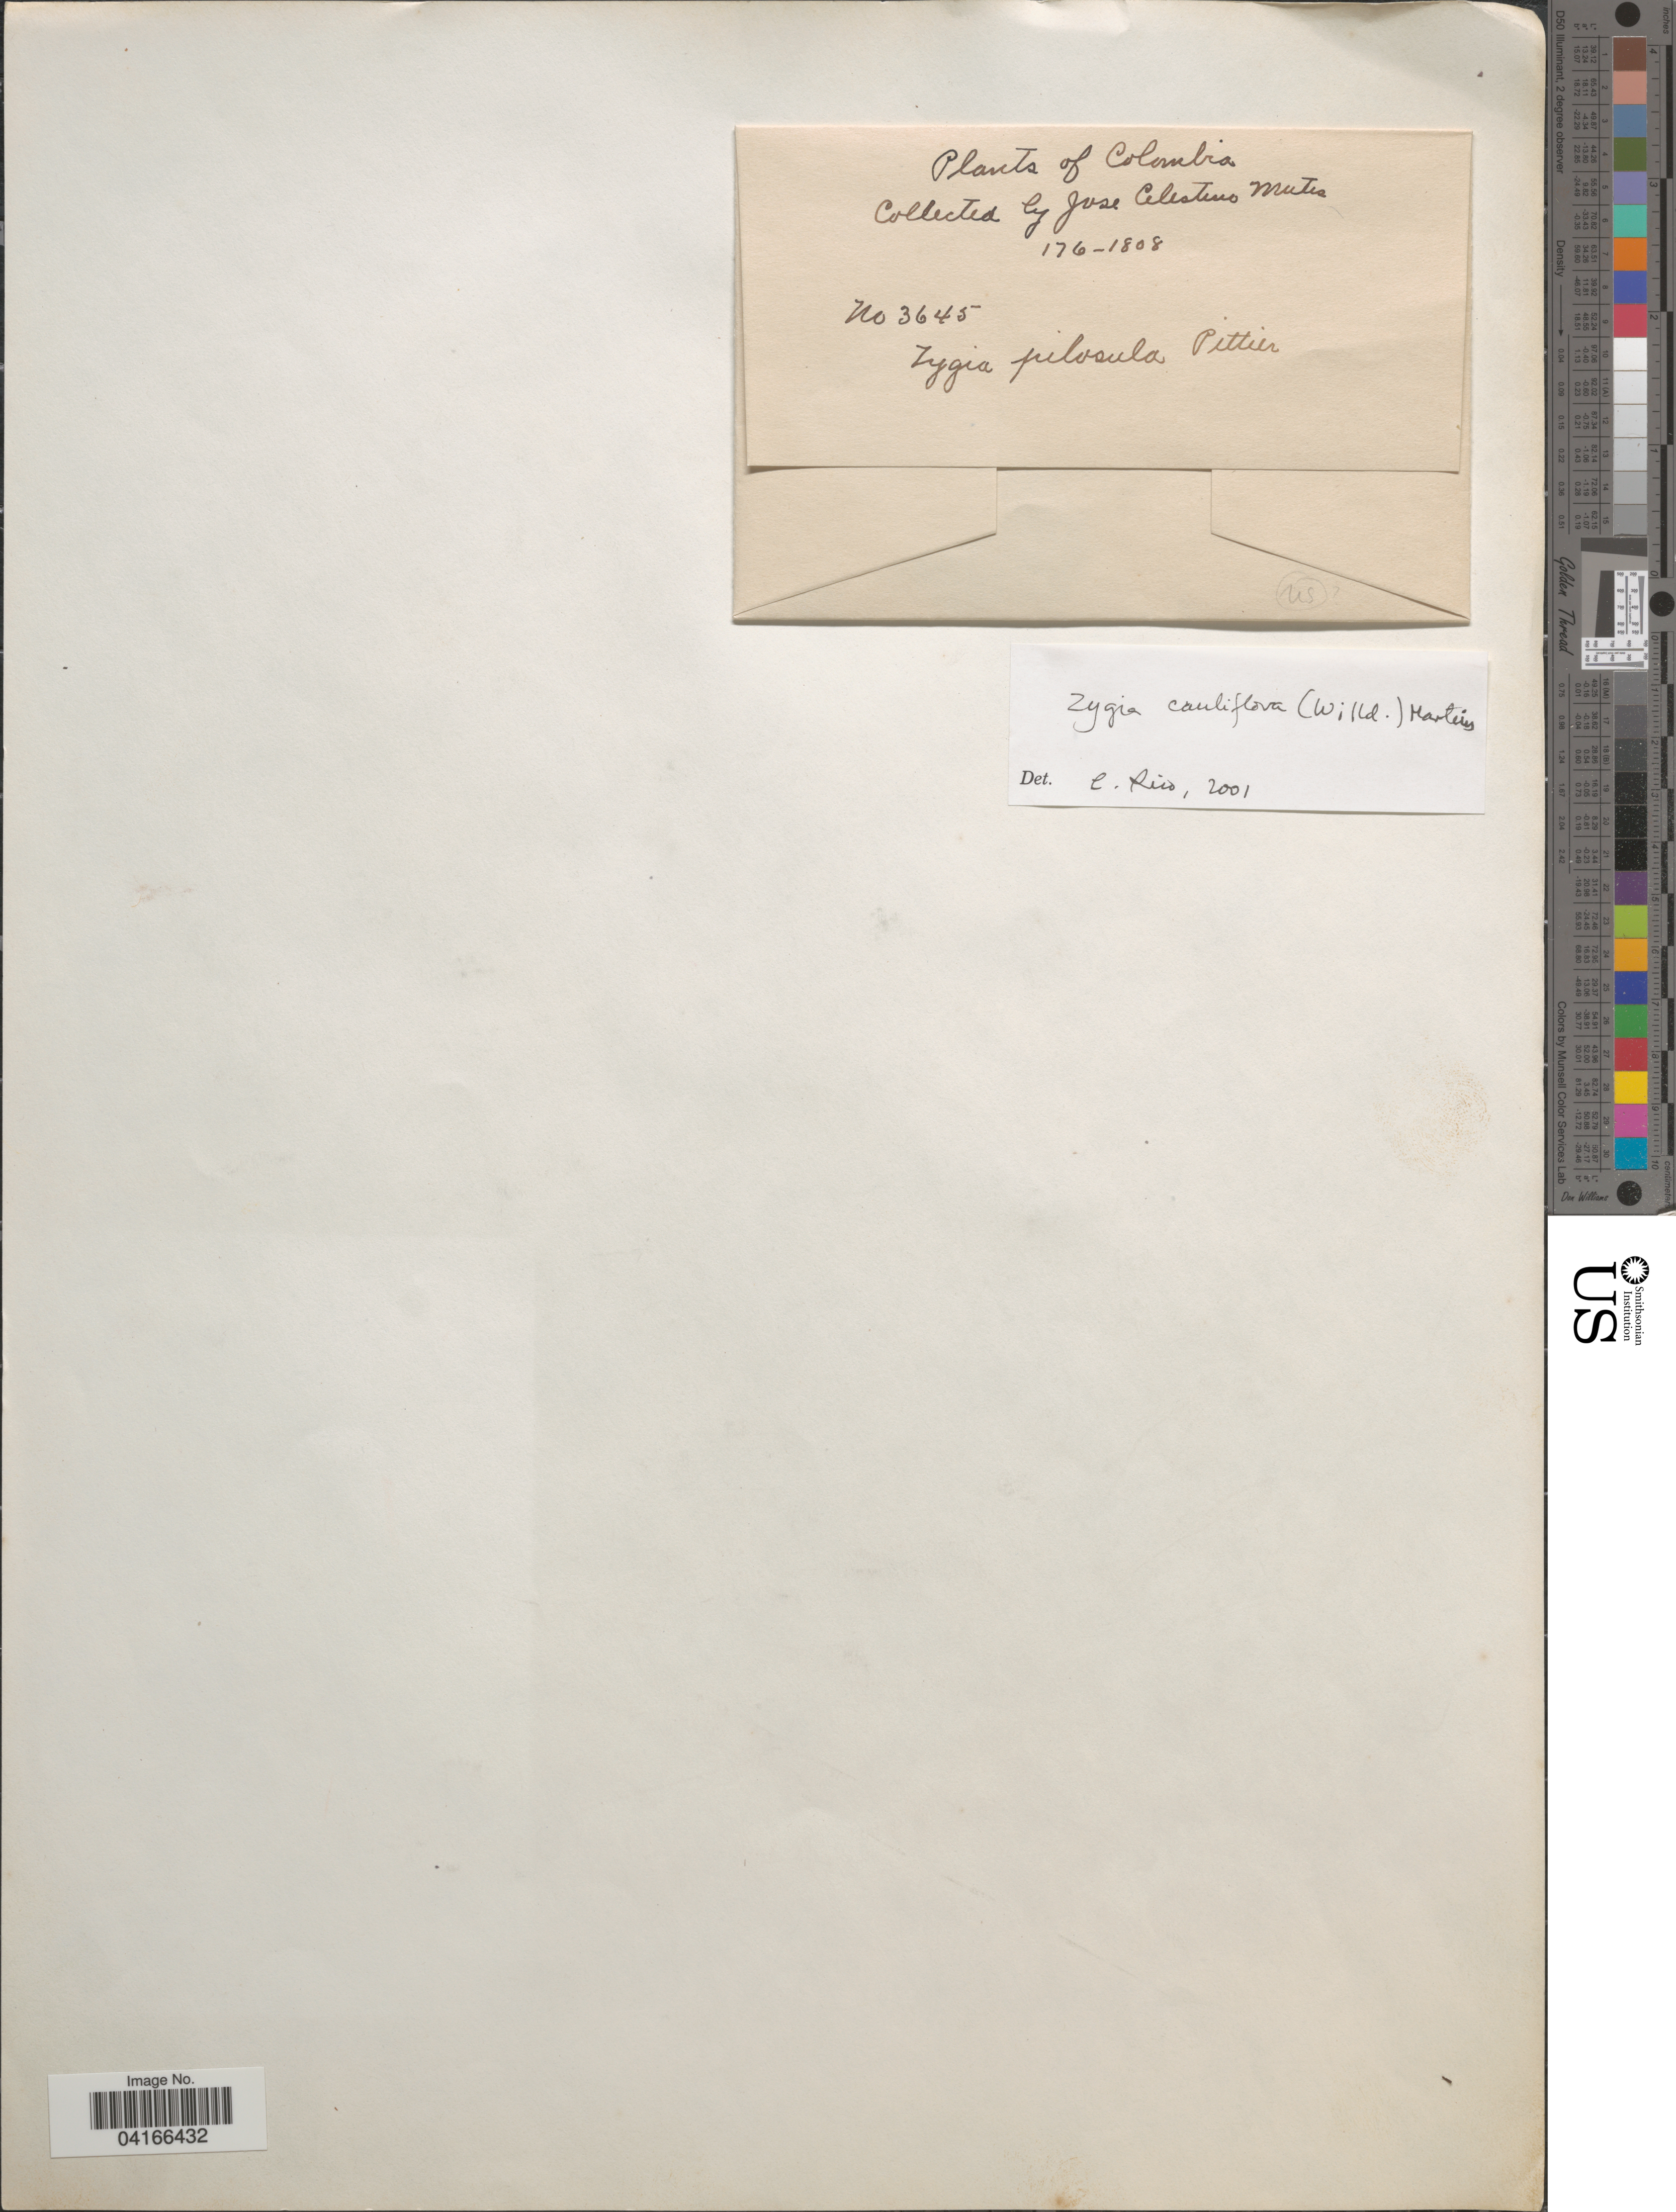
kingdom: Plantae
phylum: Tracheophyta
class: Magnoliopsida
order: Fabales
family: Fabaceae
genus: Zygia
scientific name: Zygia cauliflora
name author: (Willd.) Killip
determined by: Rico, L.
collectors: J. C. B. Mutis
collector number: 3645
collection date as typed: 176-1808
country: Colombia